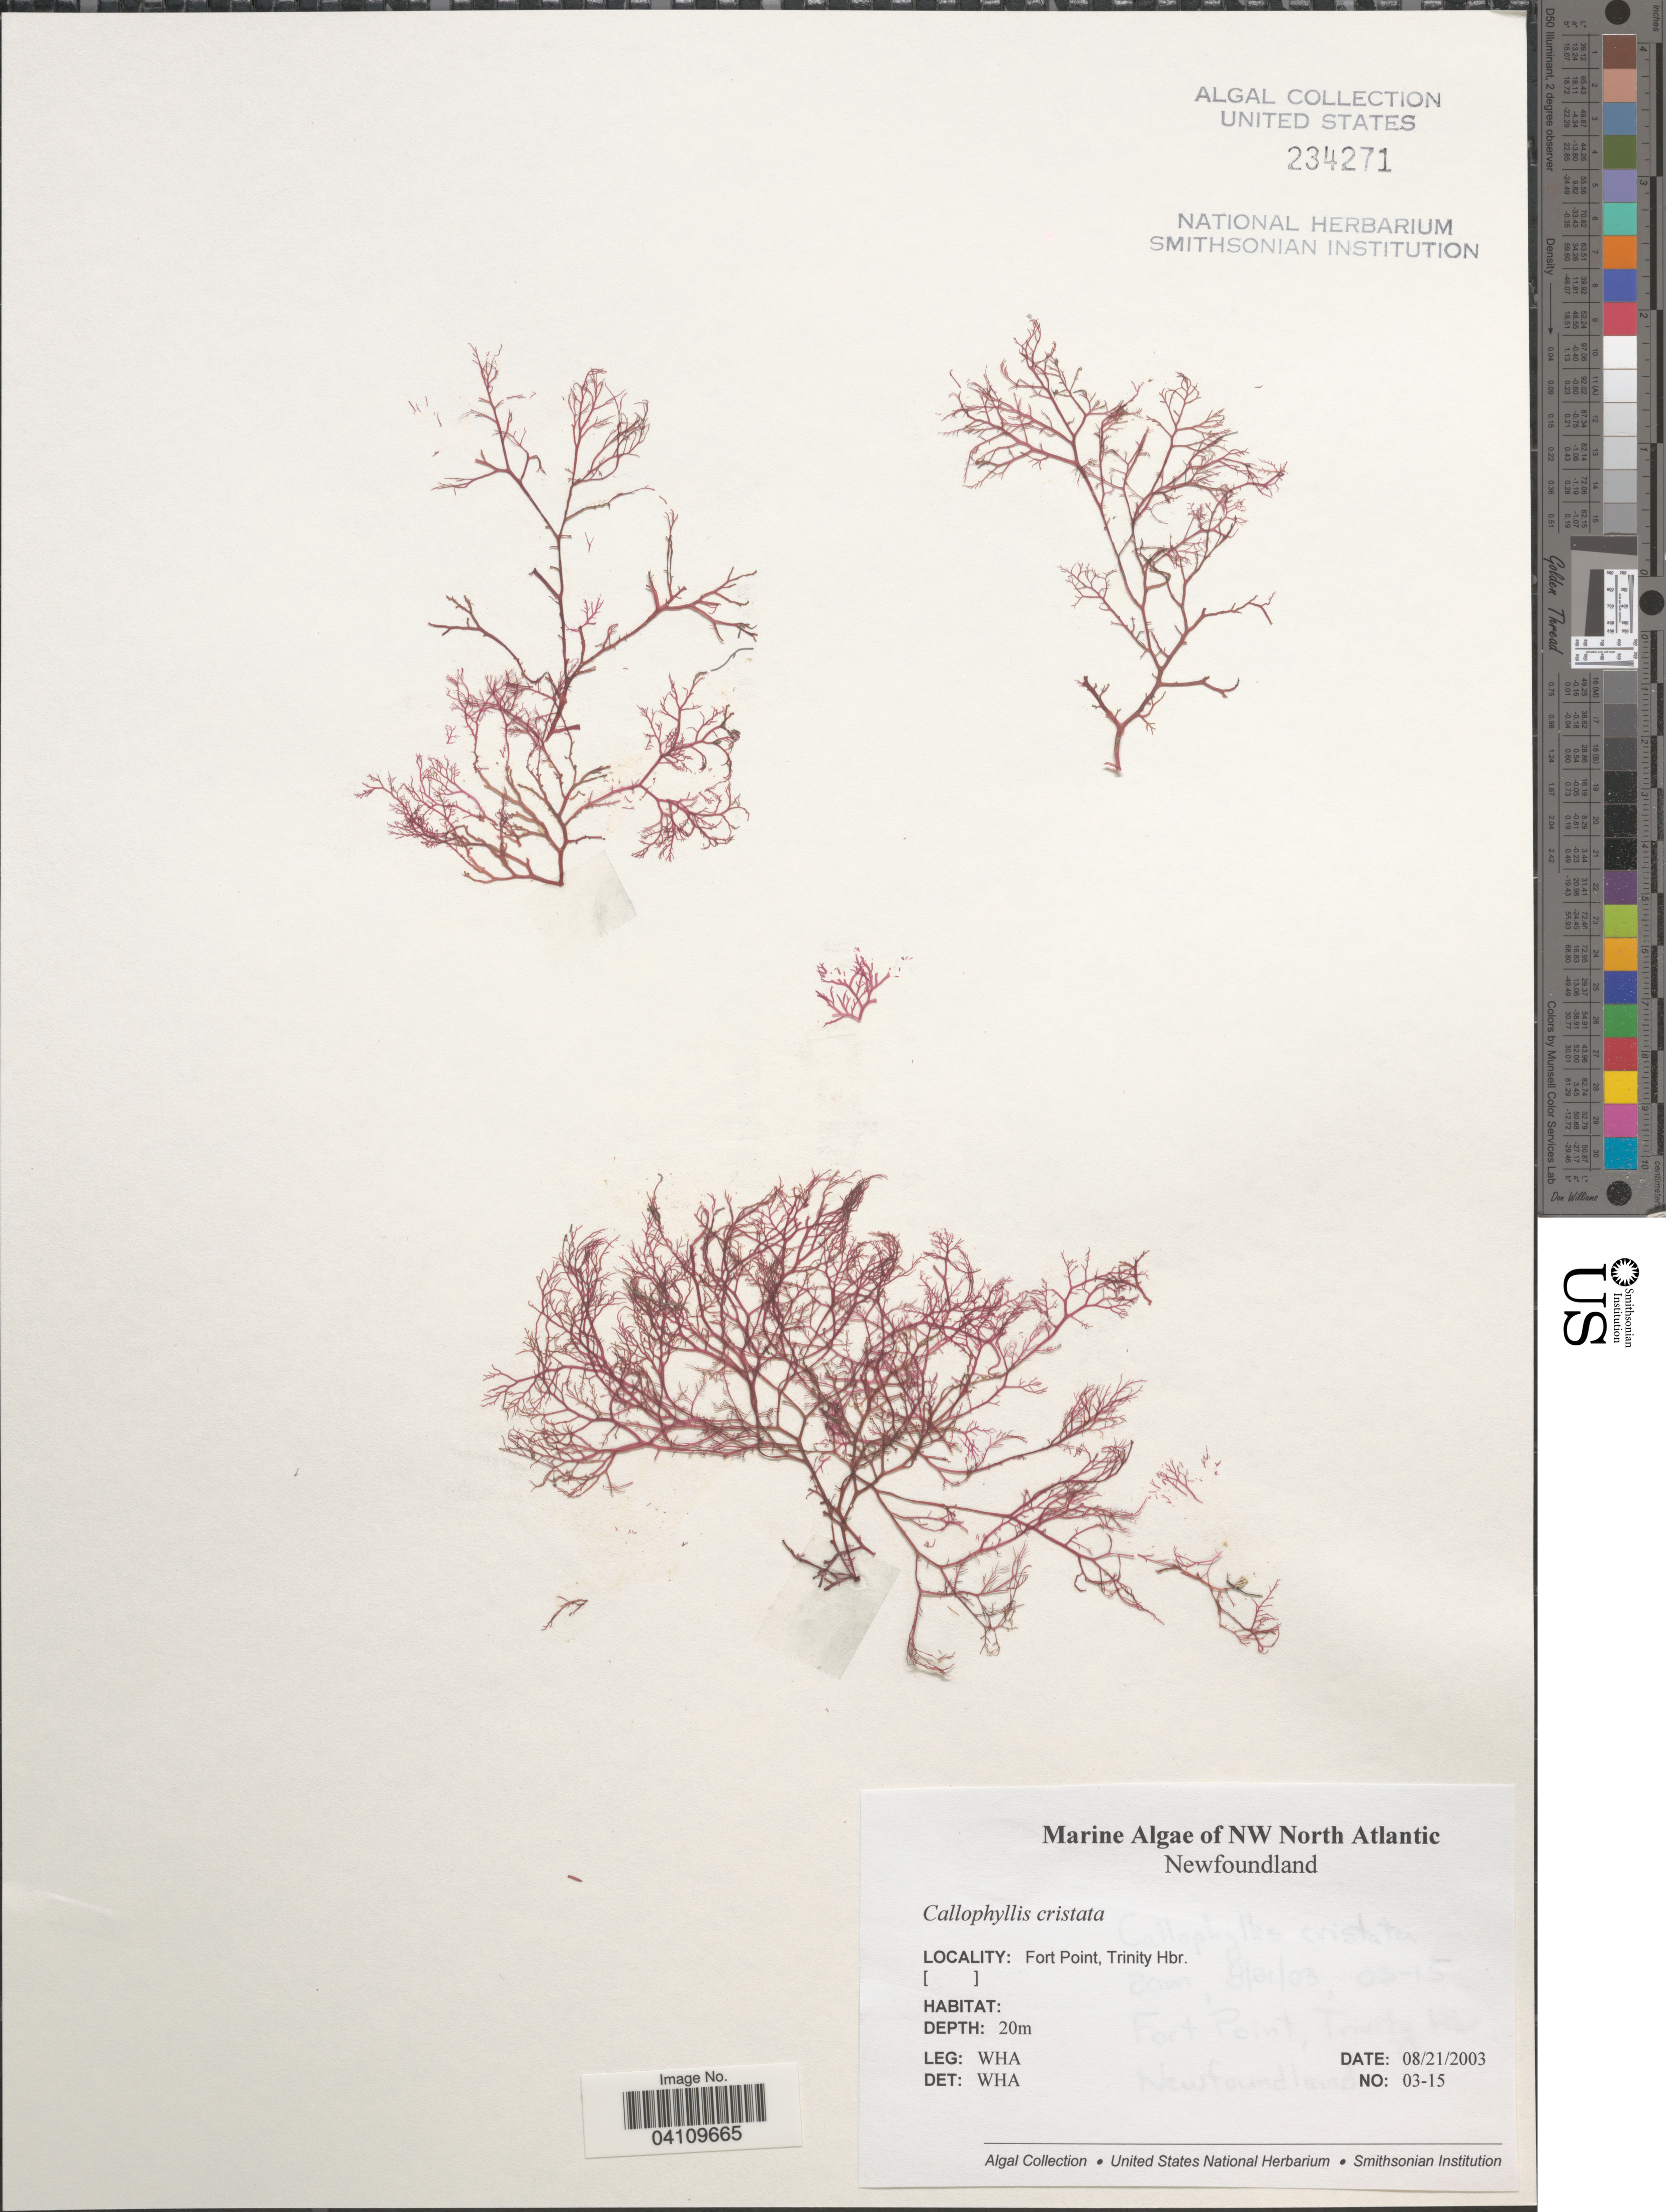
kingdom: Plantae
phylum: Rhodophyta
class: Florideophyceae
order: Gigartinales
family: Kallymeniaceae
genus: Euthora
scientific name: Euthora cristata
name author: (C. Agardh) J. Agardh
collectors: W. H. Adey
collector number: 03-15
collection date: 2003-08-21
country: Canada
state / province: Newfoundland and Labrador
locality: NW North Atlantic. Fort Point, Trinity Hbr.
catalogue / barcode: US 234271